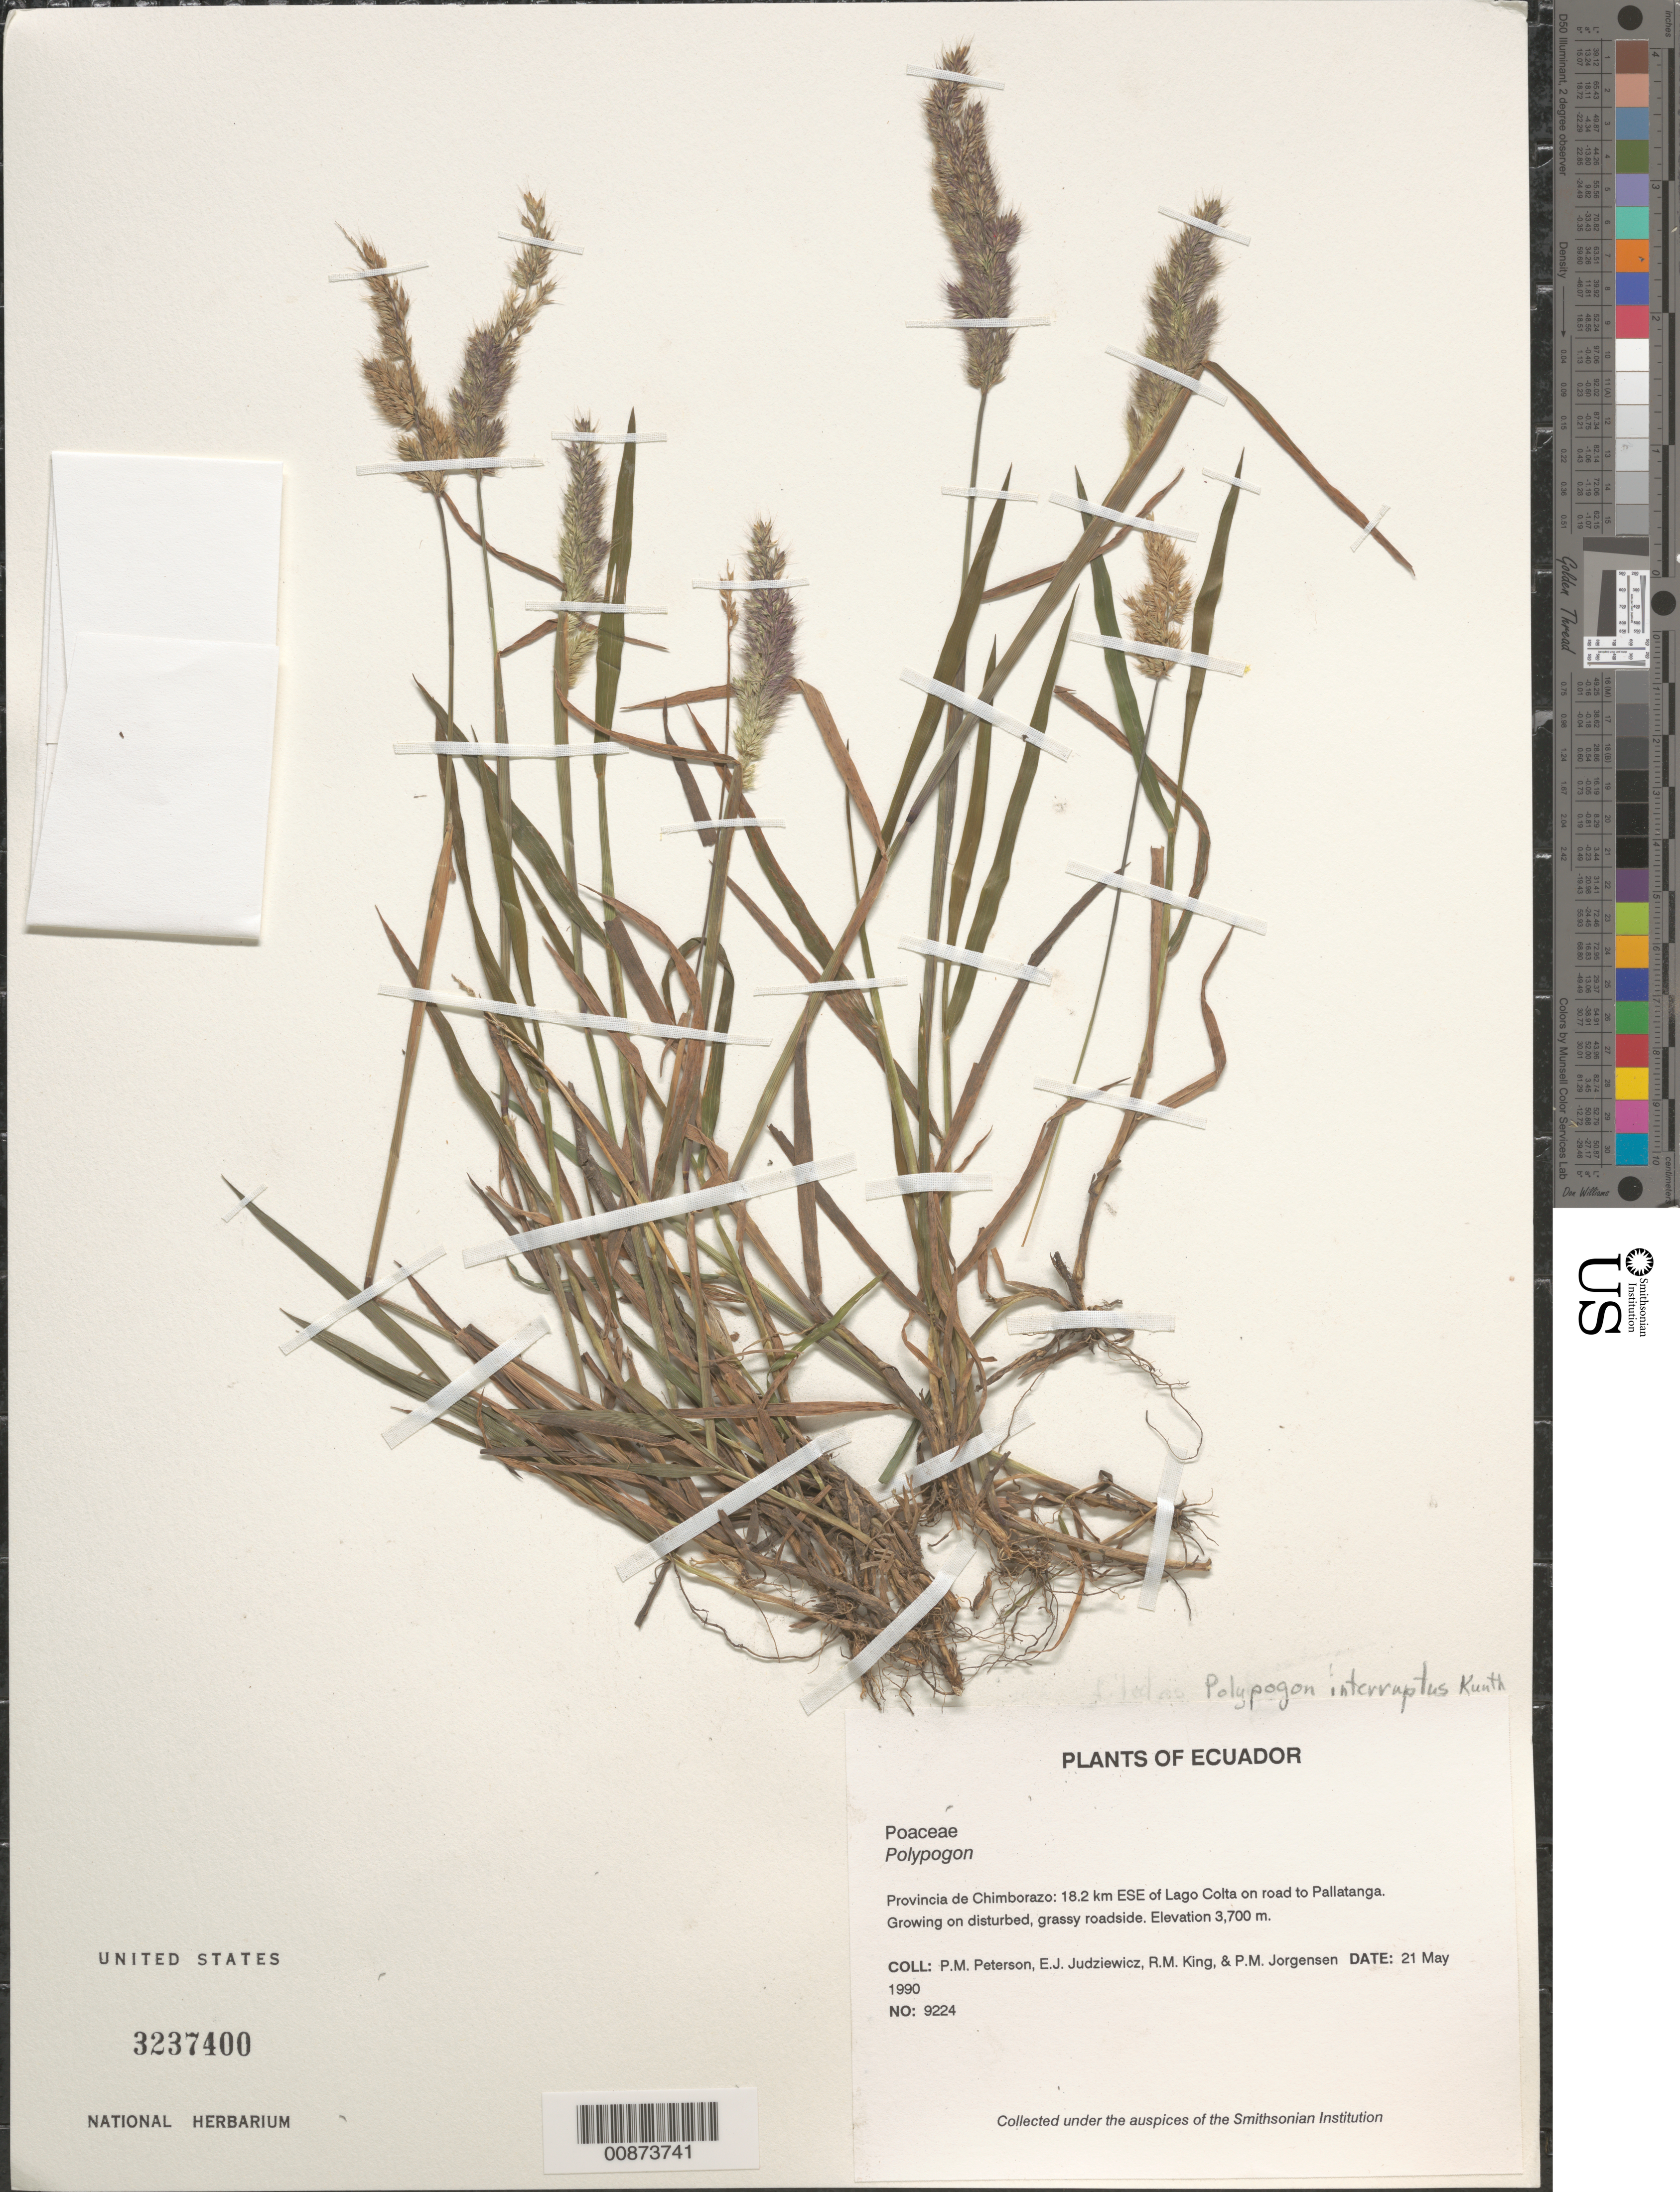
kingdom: Plantae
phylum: Tracheophyta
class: Liliopsida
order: Poales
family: Poaceae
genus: Polypogon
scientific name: Polypogon interruptus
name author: Kunth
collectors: P. M. Peterson, E. J. Judziewicz, R. M. King & P. M. Jørgensen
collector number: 09224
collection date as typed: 21 May 1990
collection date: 1990-05-21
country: Ecuador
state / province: Chimborazo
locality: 18.2 km ESE of Lago Colta on road to Pallatanga.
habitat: Growing on disturbed, grassy roadside.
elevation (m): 3700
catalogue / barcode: US 3237400